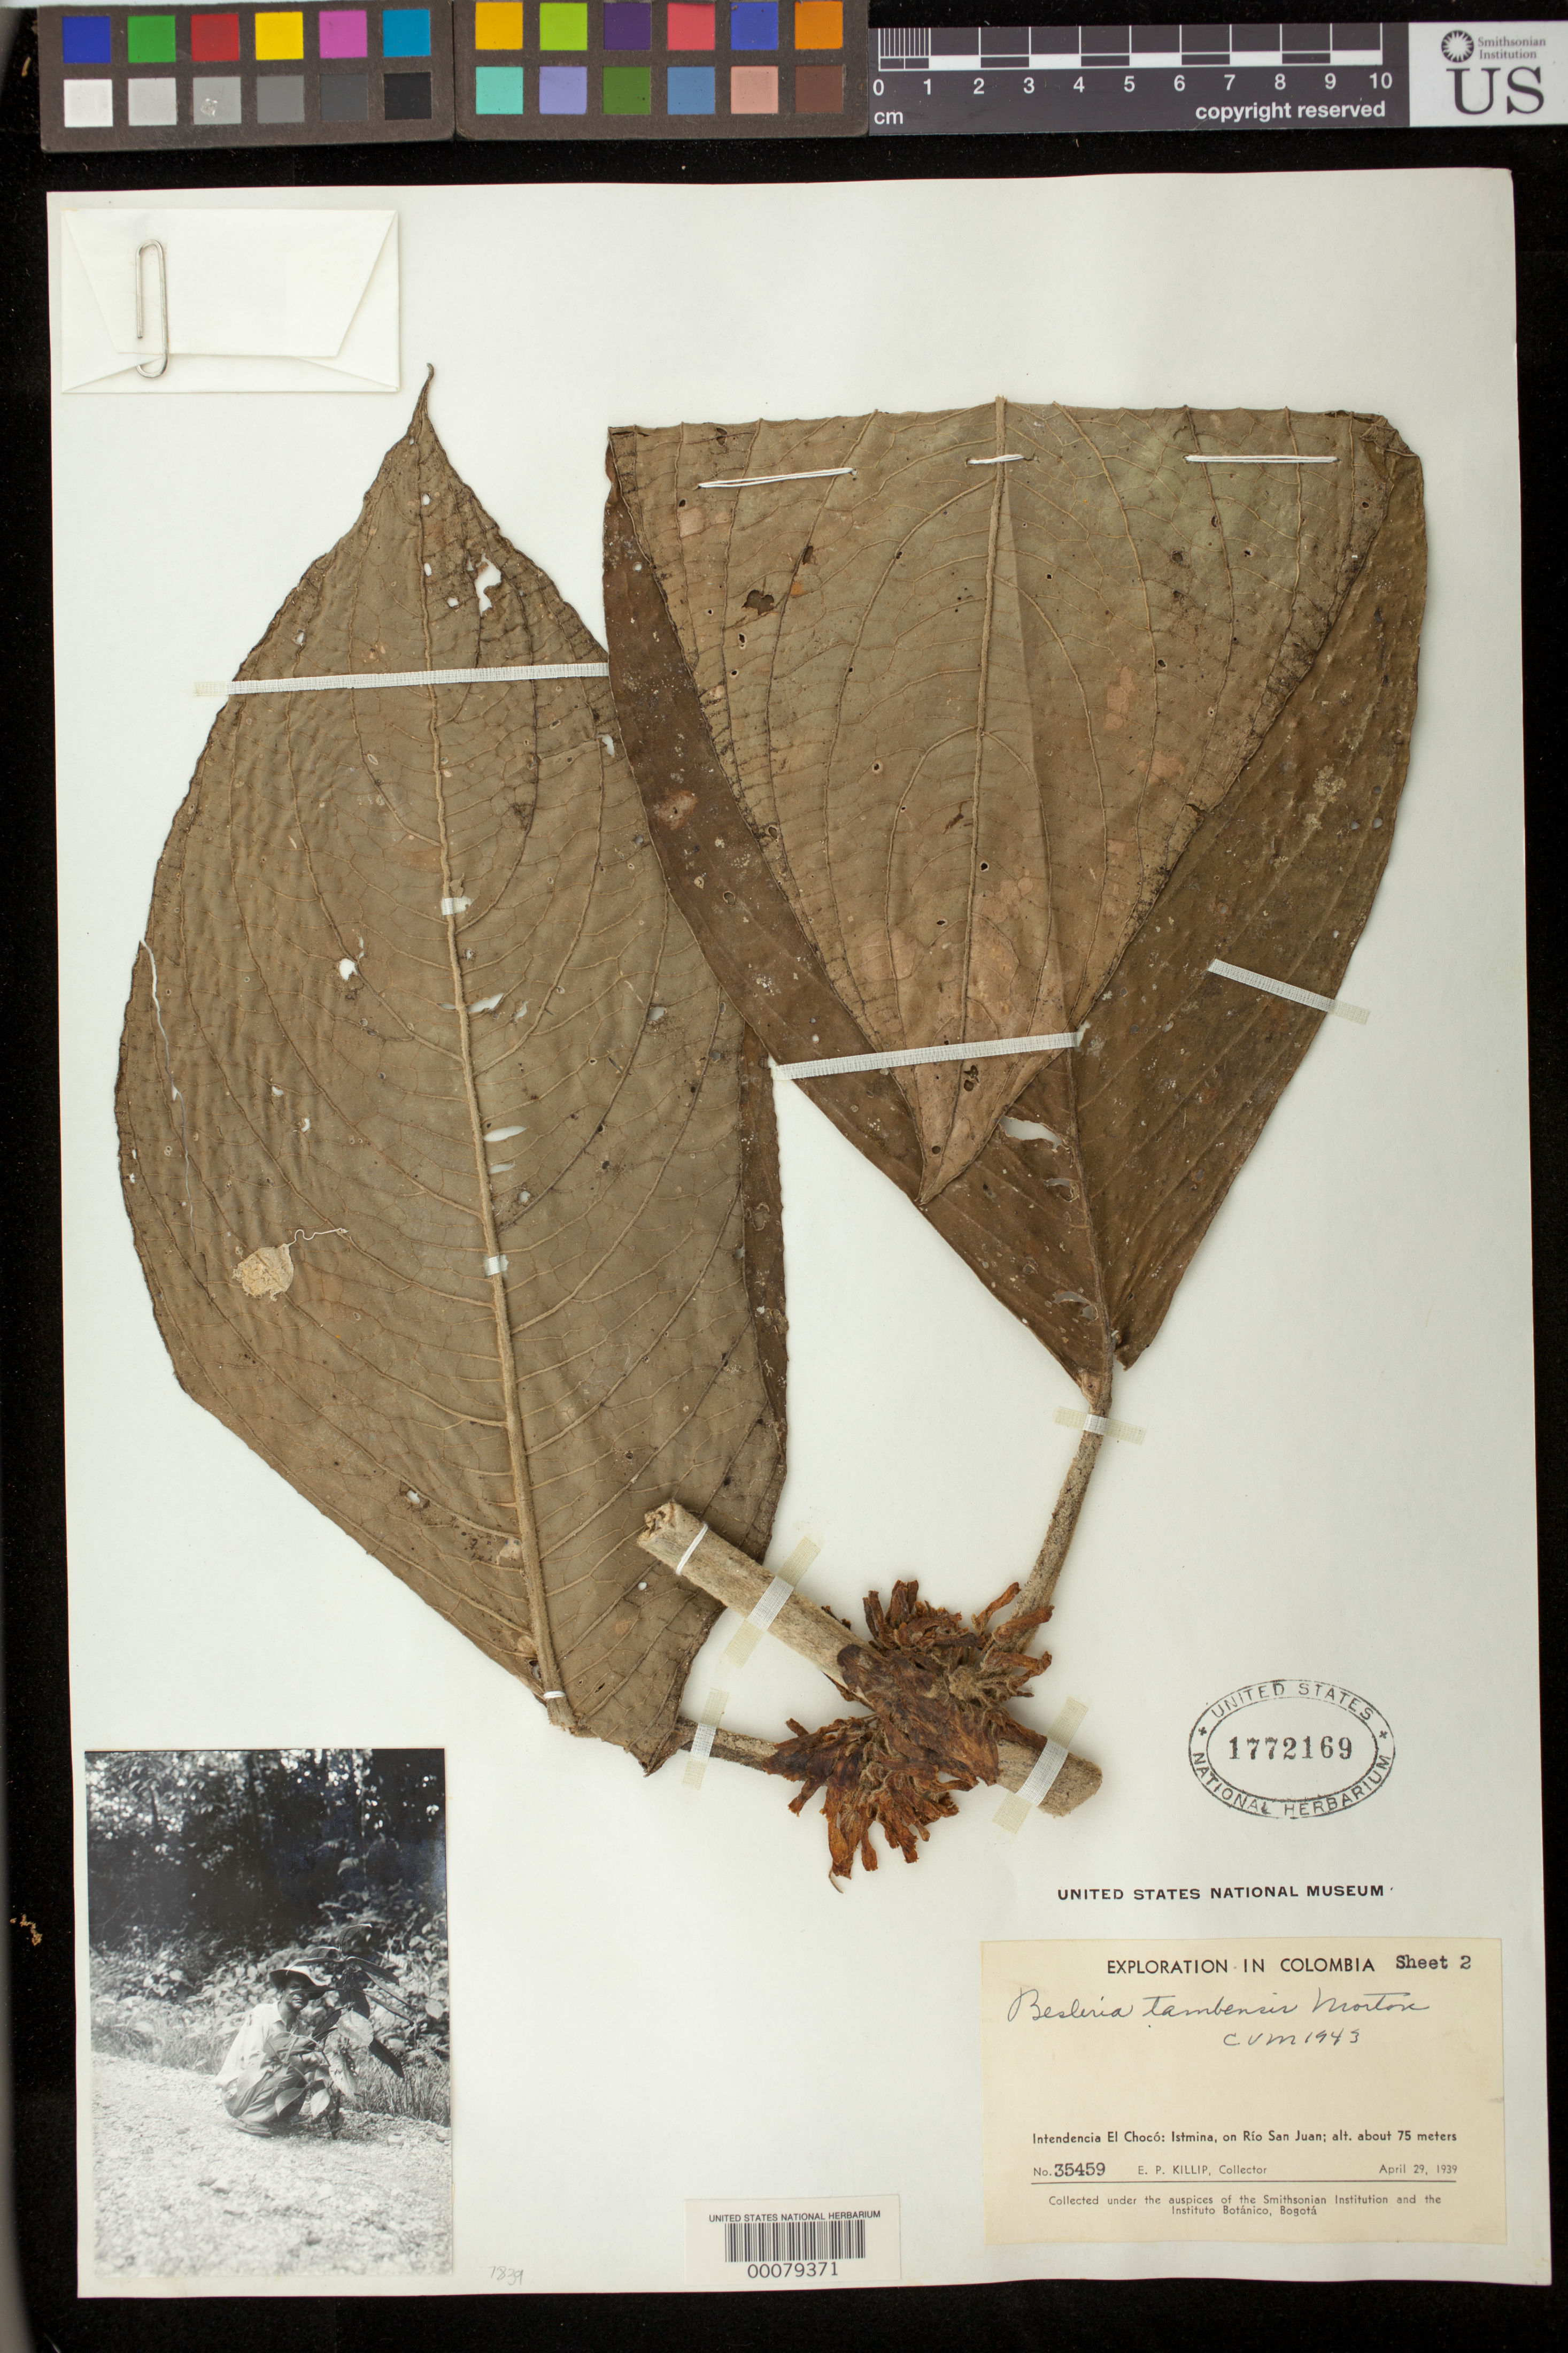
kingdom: Plantae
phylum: Tracheophyta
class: Magnoliopsida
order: Lamiales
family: Gesneriaceae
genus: Besleria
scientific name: Besleria tambensis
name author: C.V. Morton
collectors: E. P. Killip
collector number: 35459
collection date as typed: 29 Apr 1939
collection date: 1939-04-29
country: Colombia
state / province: Chocó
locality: Istmina, on Rio San Juan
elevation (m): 75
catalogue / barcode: US 1772169